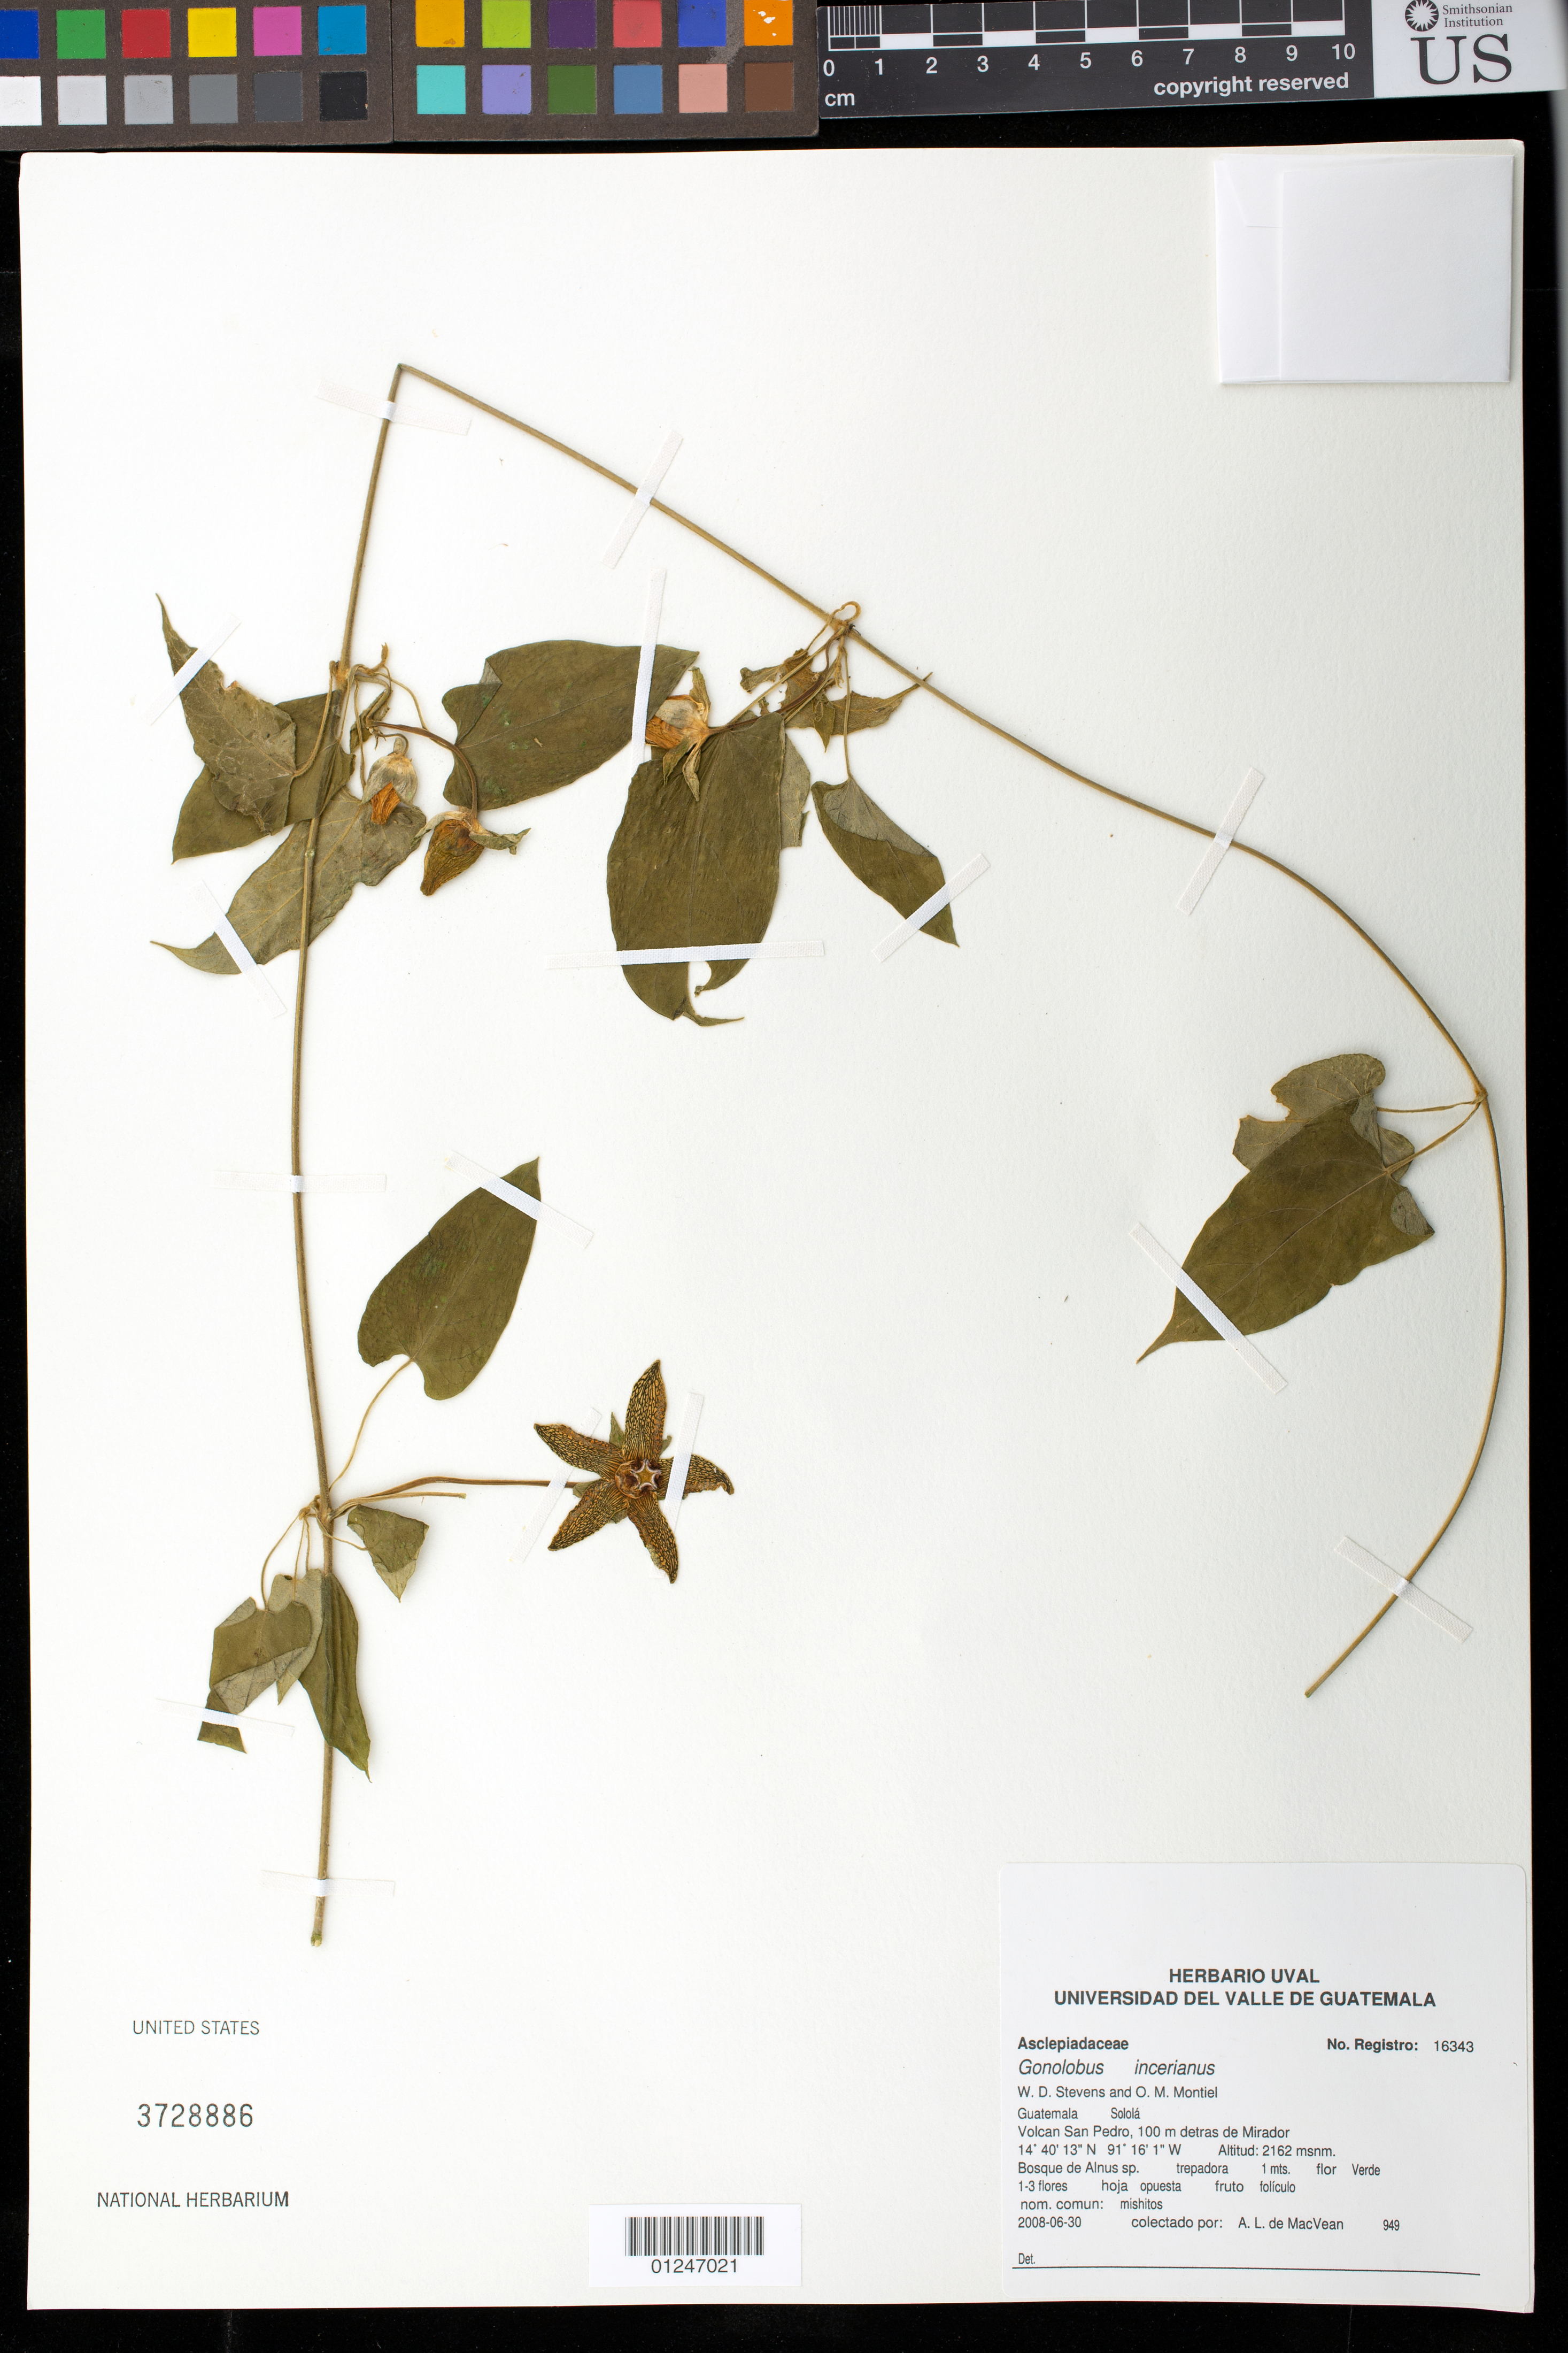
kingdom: Plantae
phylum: Tracheophyta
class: Magnoliopsida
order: Gentianales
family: Apocynaceae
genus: Gonolobus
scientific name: Gonolobus incerianus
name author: W.D. Stevens & Montiel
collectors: A. MacVean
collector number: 949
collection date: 2008-06-30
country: Guatemala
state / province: Sololá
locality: Volcan San Pedro, 100 m detras de Mirador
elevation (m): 2162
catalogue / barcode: US 3728886